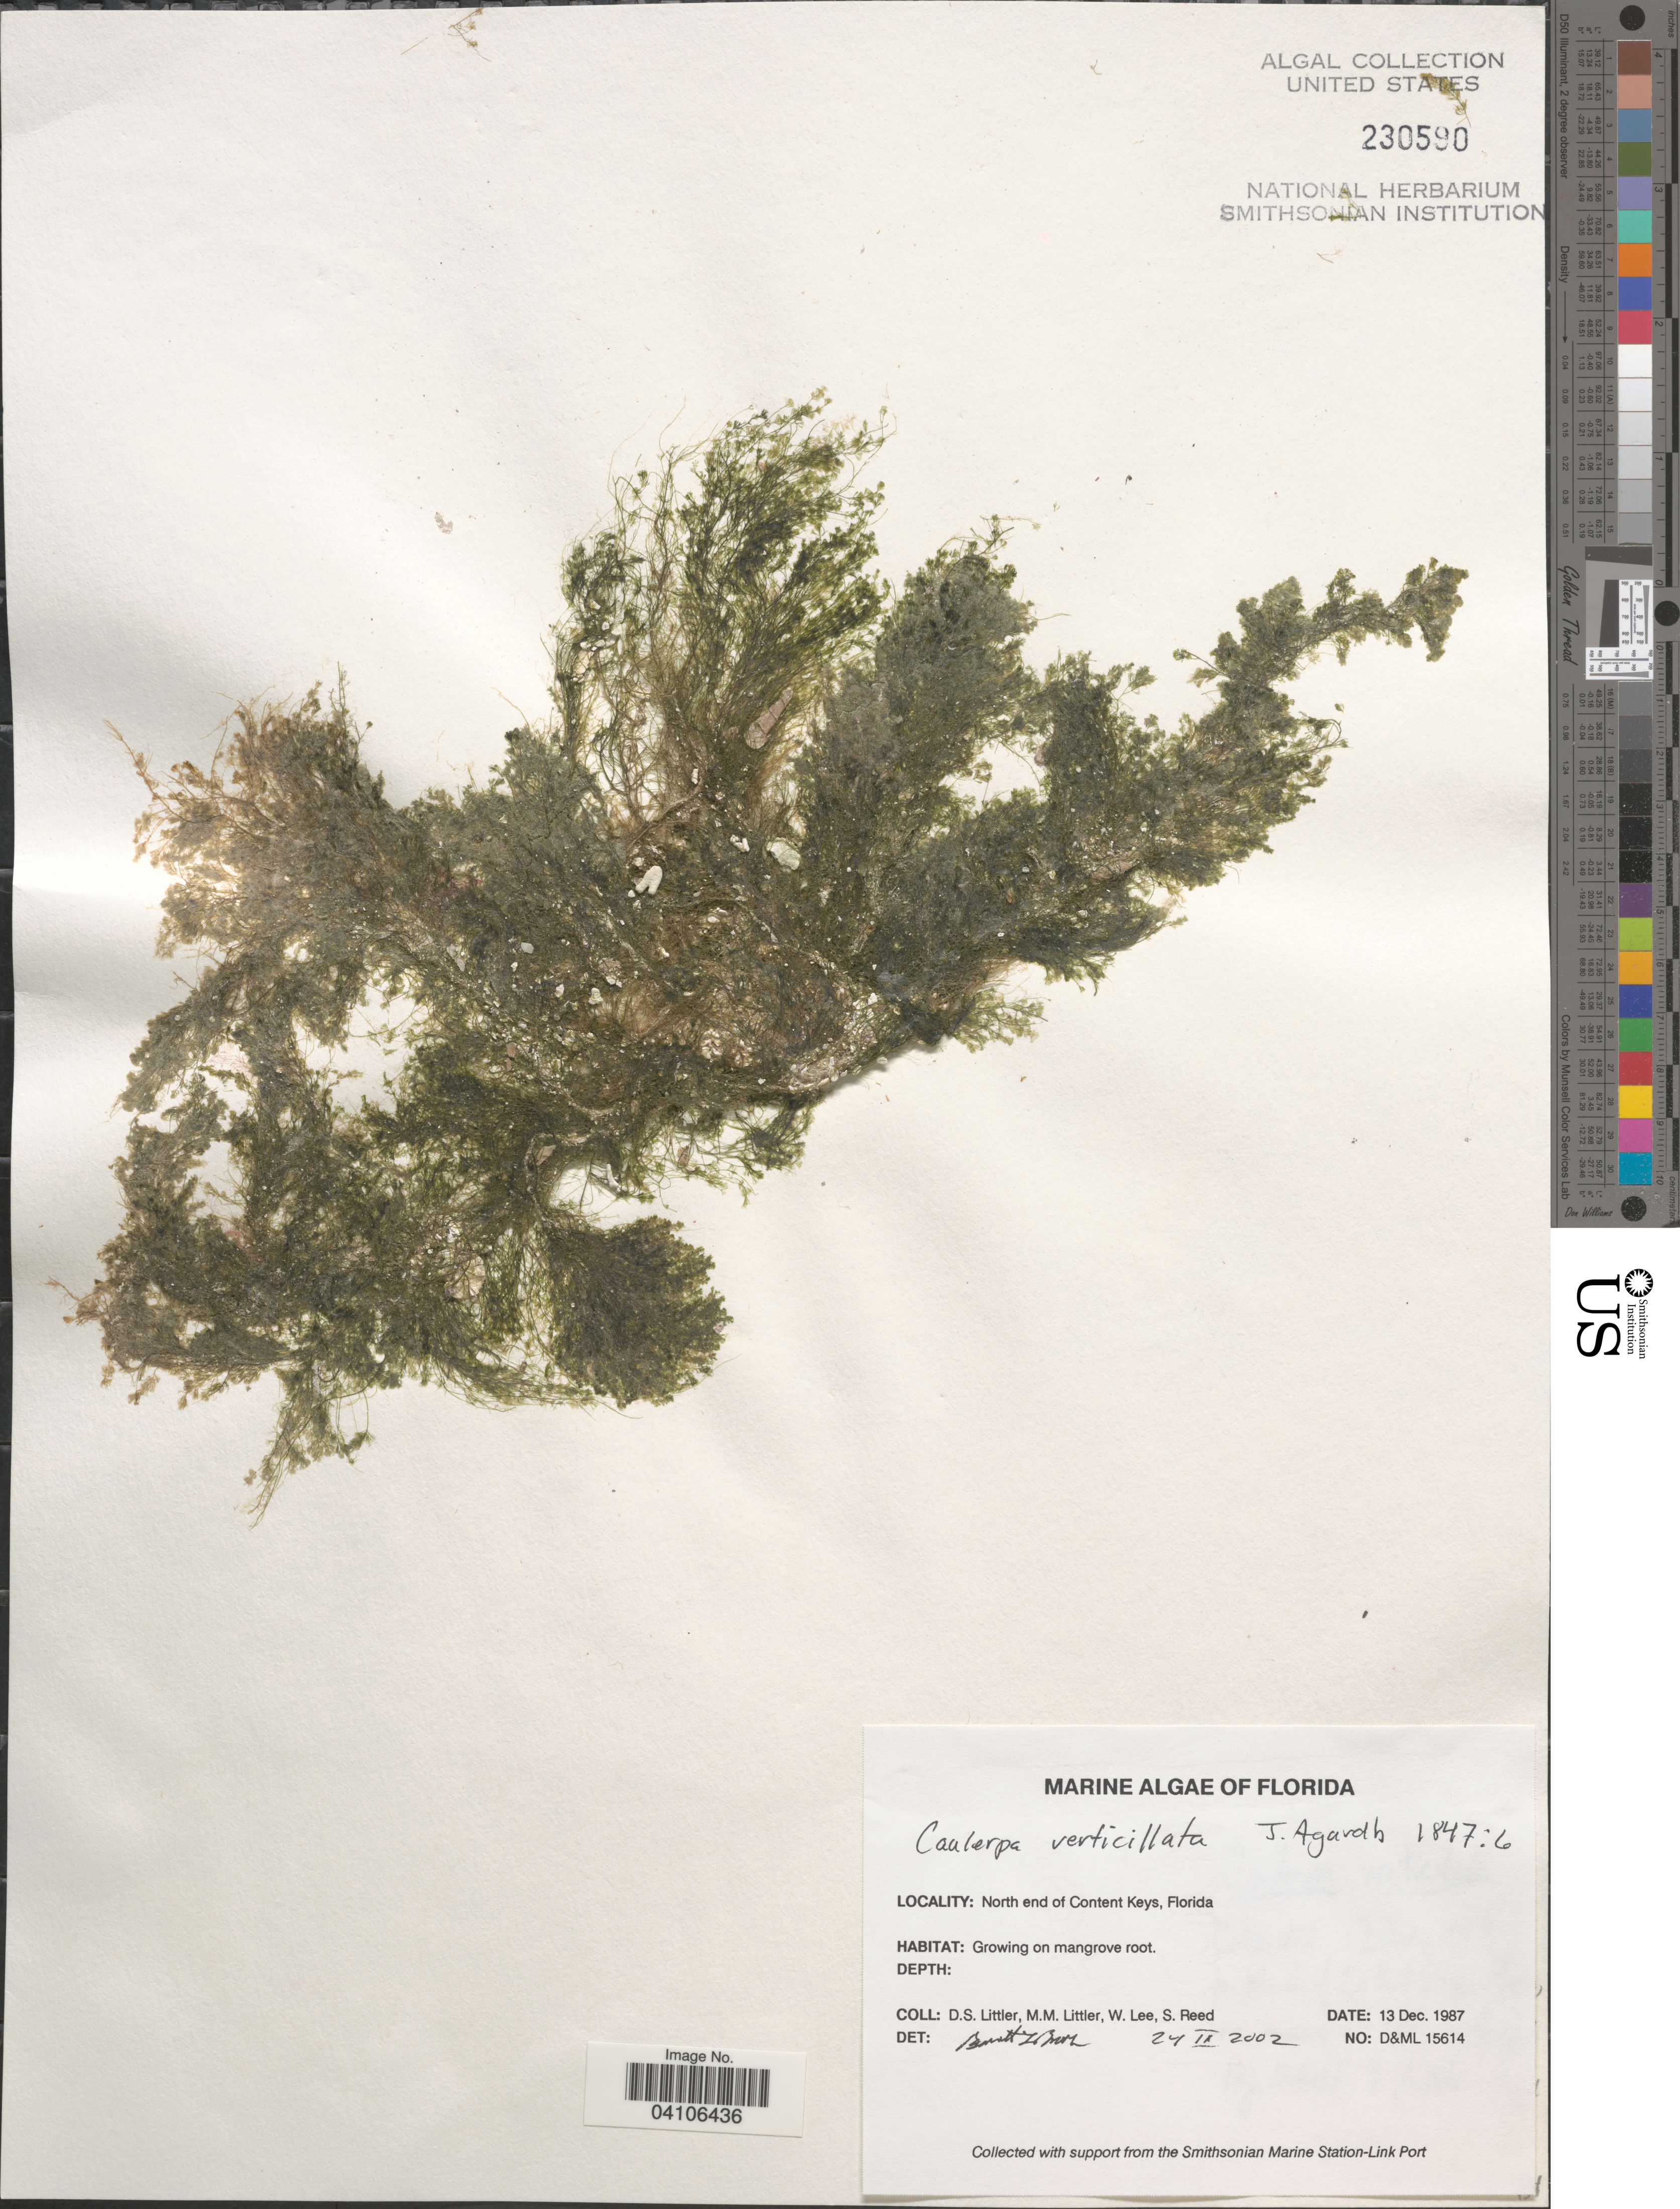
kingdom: Plantae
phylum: Chlorophyta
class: Ulvophyceae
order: Bryopsidales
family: Caulerpaceae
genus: Caulerpa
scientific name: Caulerpa verticillata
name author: J. Agardh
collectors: D. S. Littler, W. Lee & S. Reed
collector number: D&ML15614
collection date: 1987-12-13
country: United States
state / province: Florida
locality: North end of Content Keys.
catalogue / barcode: US 230590